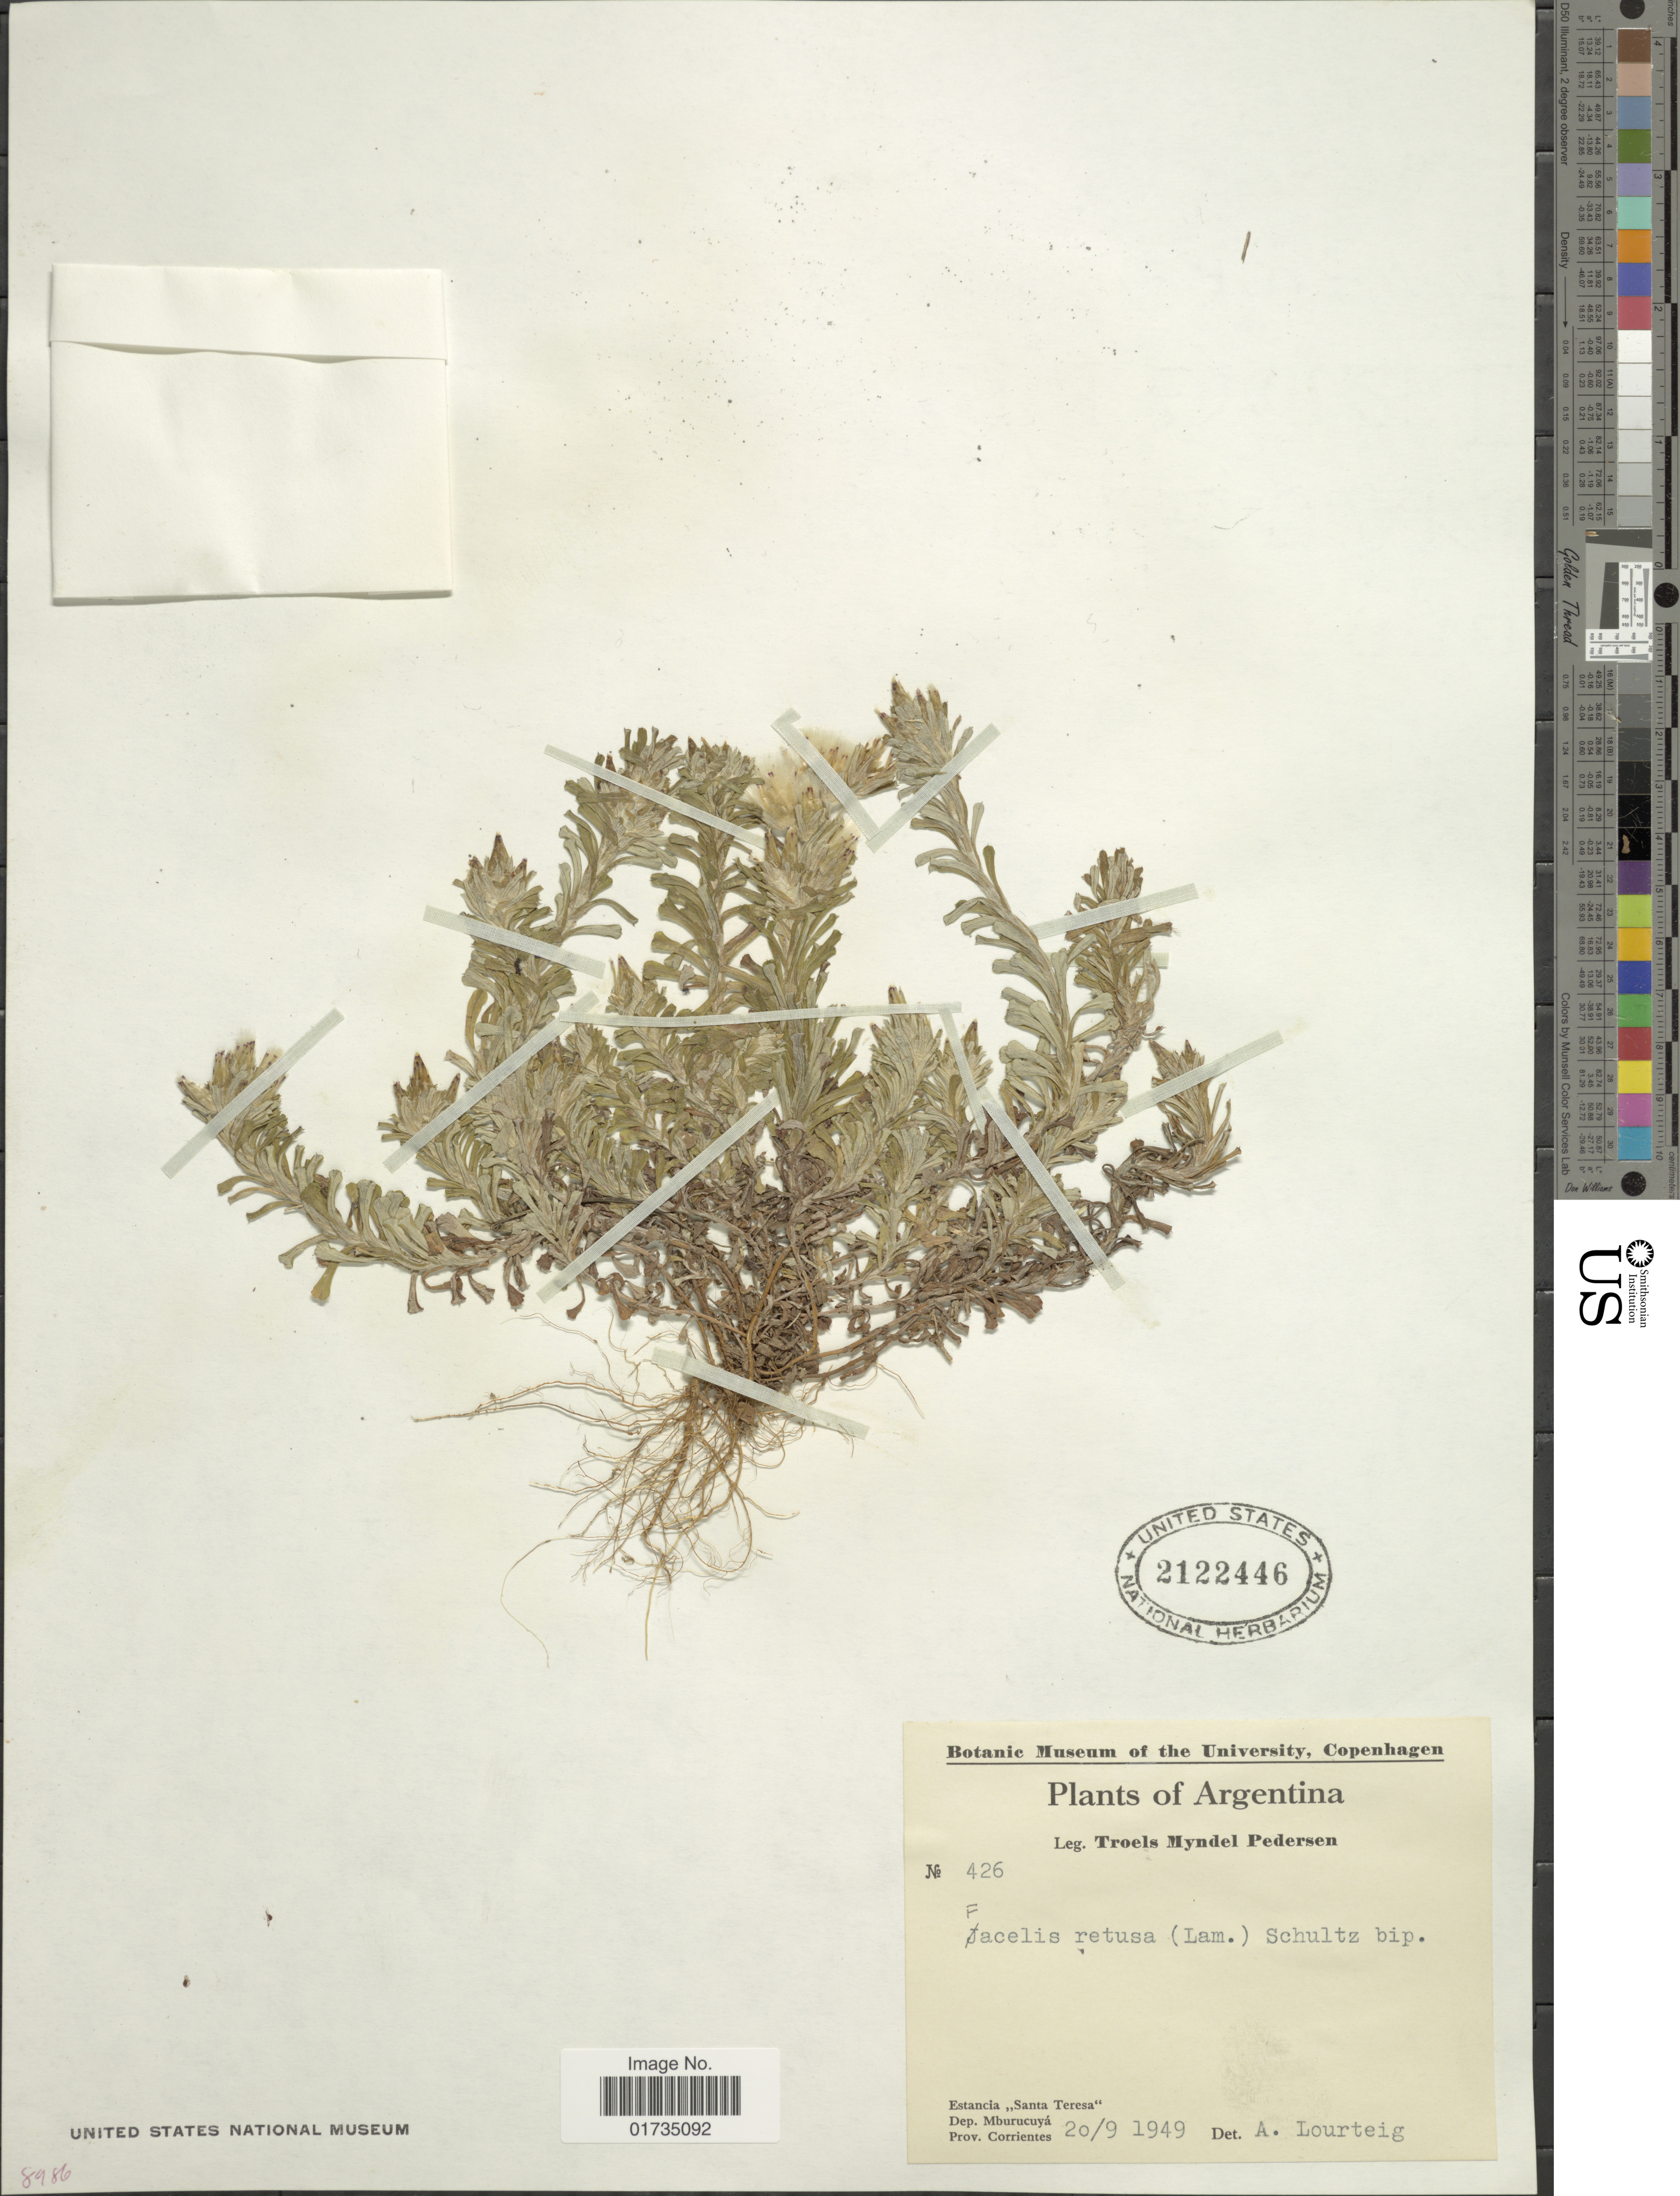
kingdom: Plantae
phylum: Tracheophyta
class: Magnoliopsida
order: Asterales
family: Asteraceae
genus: Facelis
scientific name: Facelis retusa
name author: (Lam.) Sch. Bip.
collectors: T. Pederson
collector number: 426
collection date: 1949-09-20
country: Argentina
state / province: Corrientes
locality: Argentina. Estancia "Santa Teresa". Dep. Mburucuya. Prov. Corrientes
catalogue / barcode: US 2122446